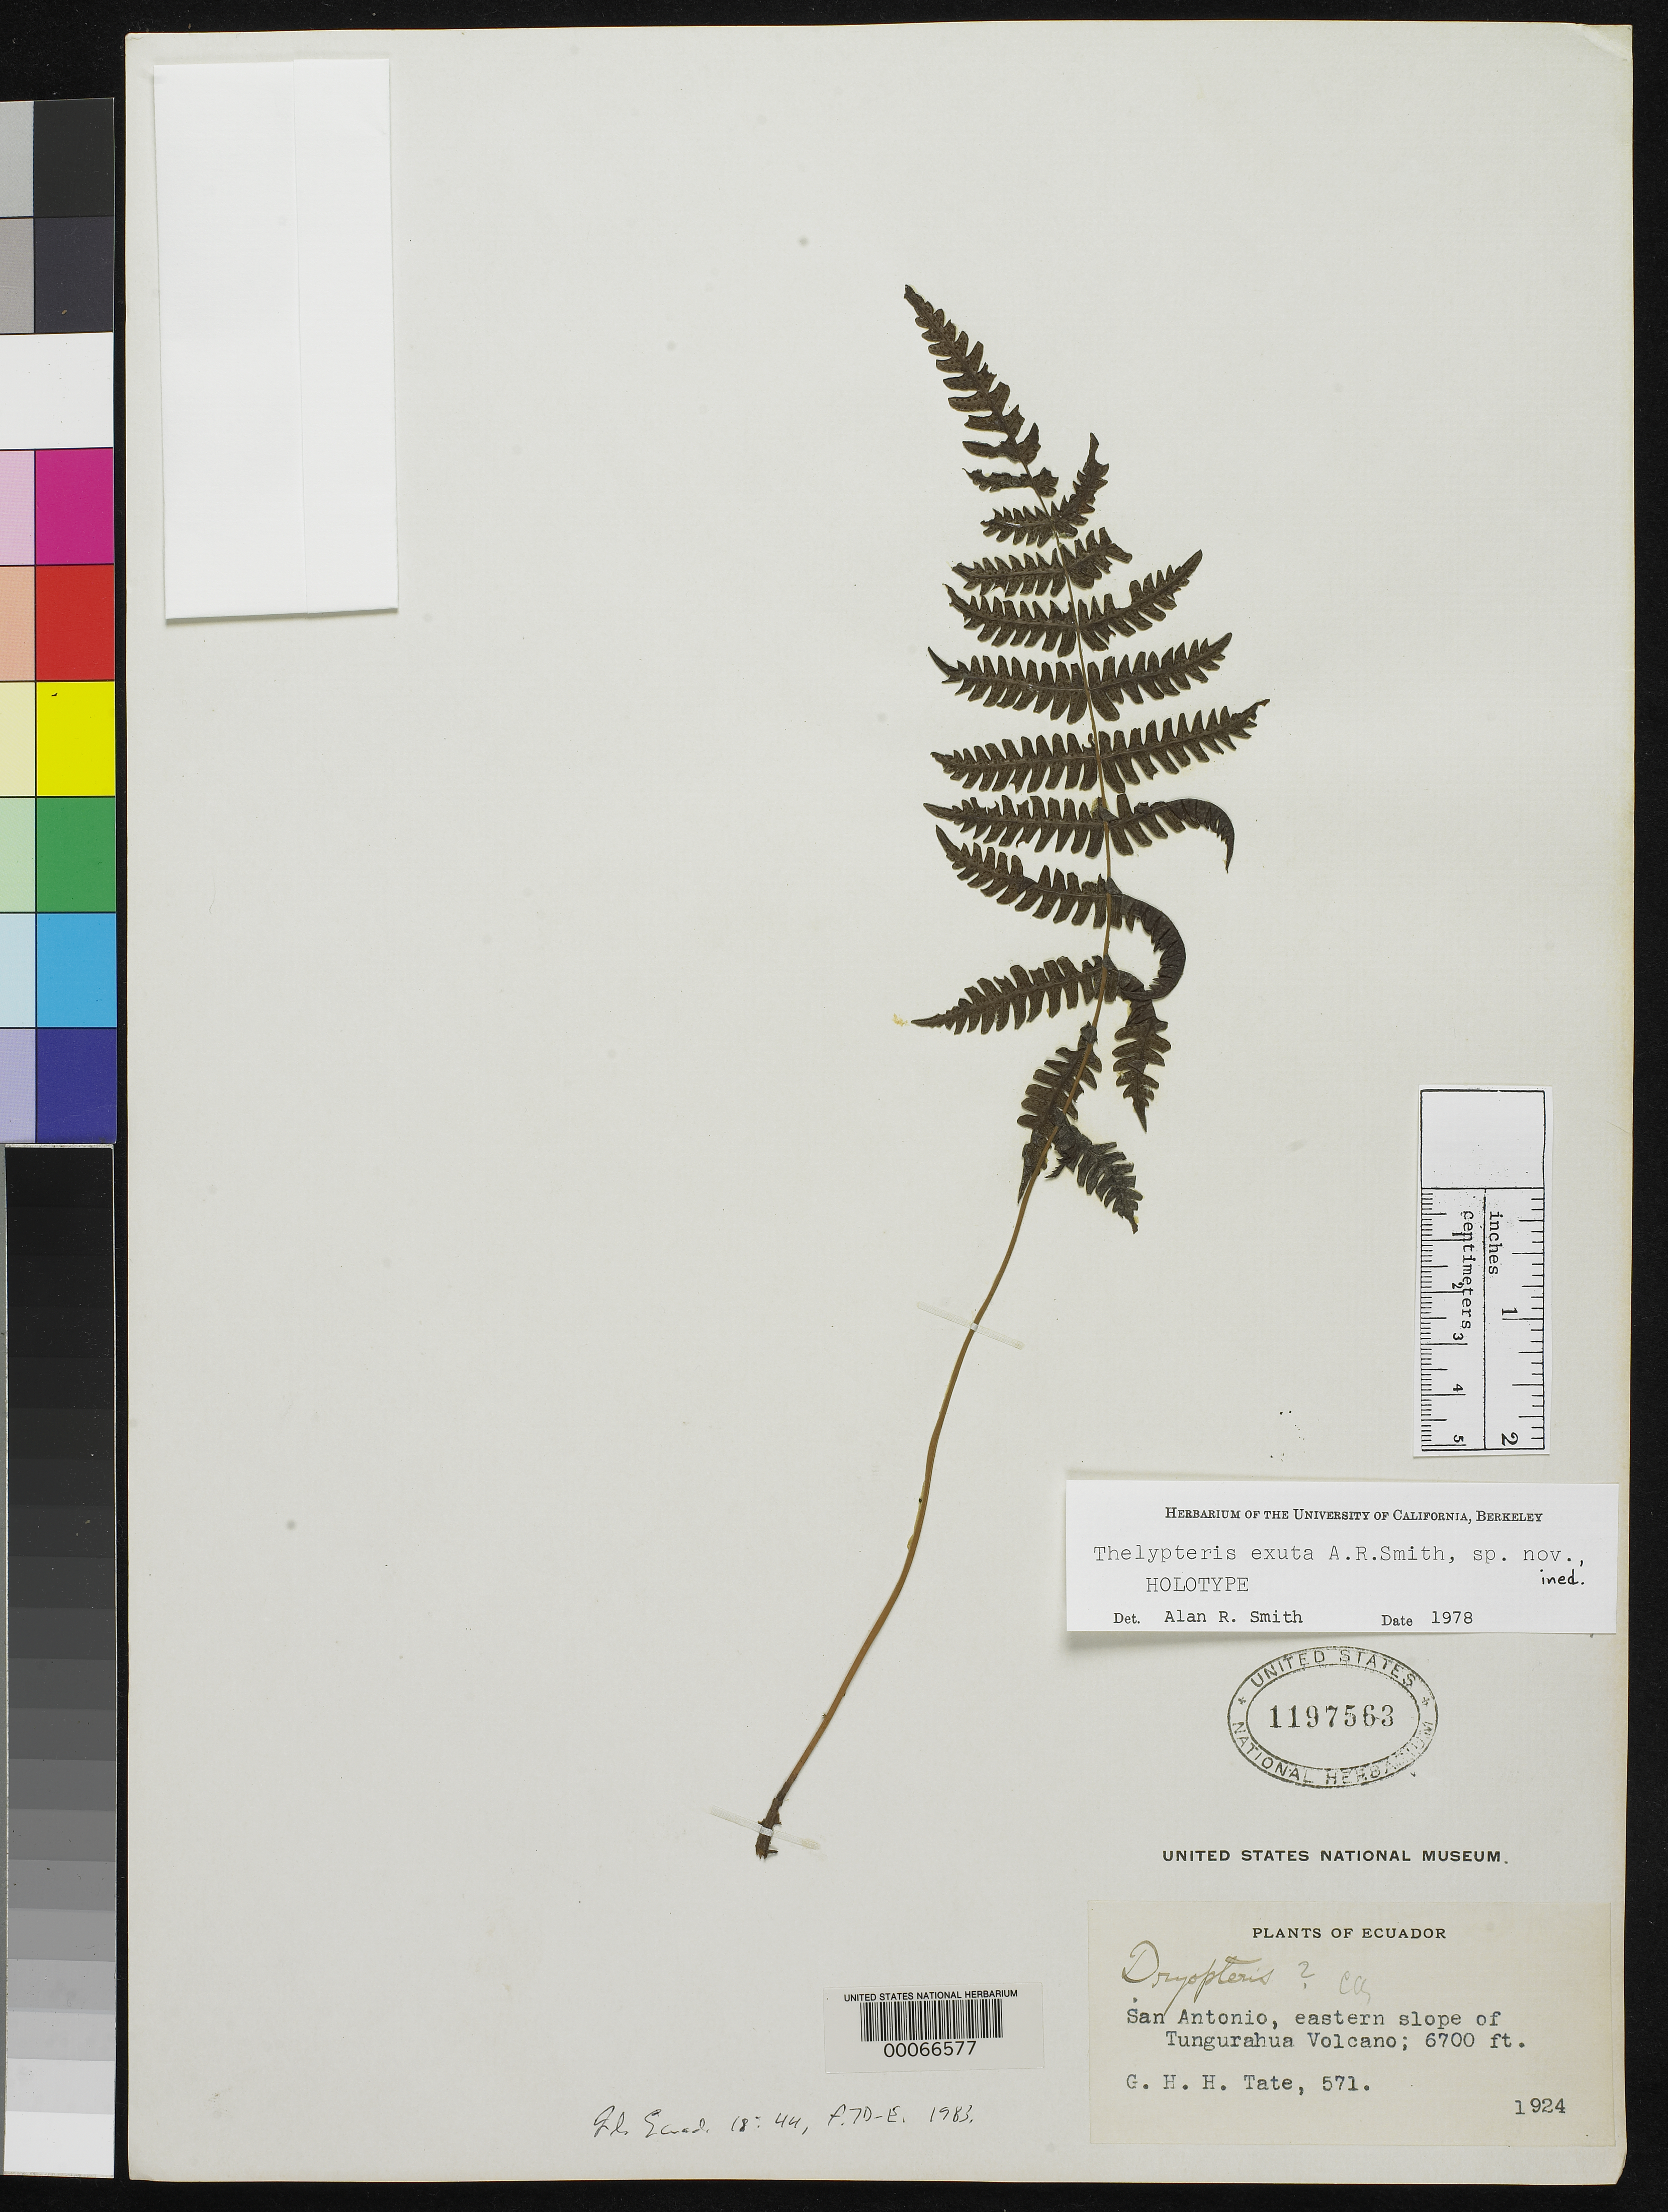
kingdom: Plantae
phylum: Tracheophyta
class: Polypodiopsida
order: Polypodiales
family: Thelypteridaceae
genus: Thelypteris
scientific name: Thelypteris exuta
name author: A.R. Sm.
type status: Holotype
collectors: G. H. H.Tate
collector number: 571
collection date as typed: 1924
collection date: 1924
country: Ecuador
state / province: Tungurahua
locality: E slope of Tungurahua Volcano, San Antonia.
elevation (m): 2042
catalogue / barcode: US 1197563